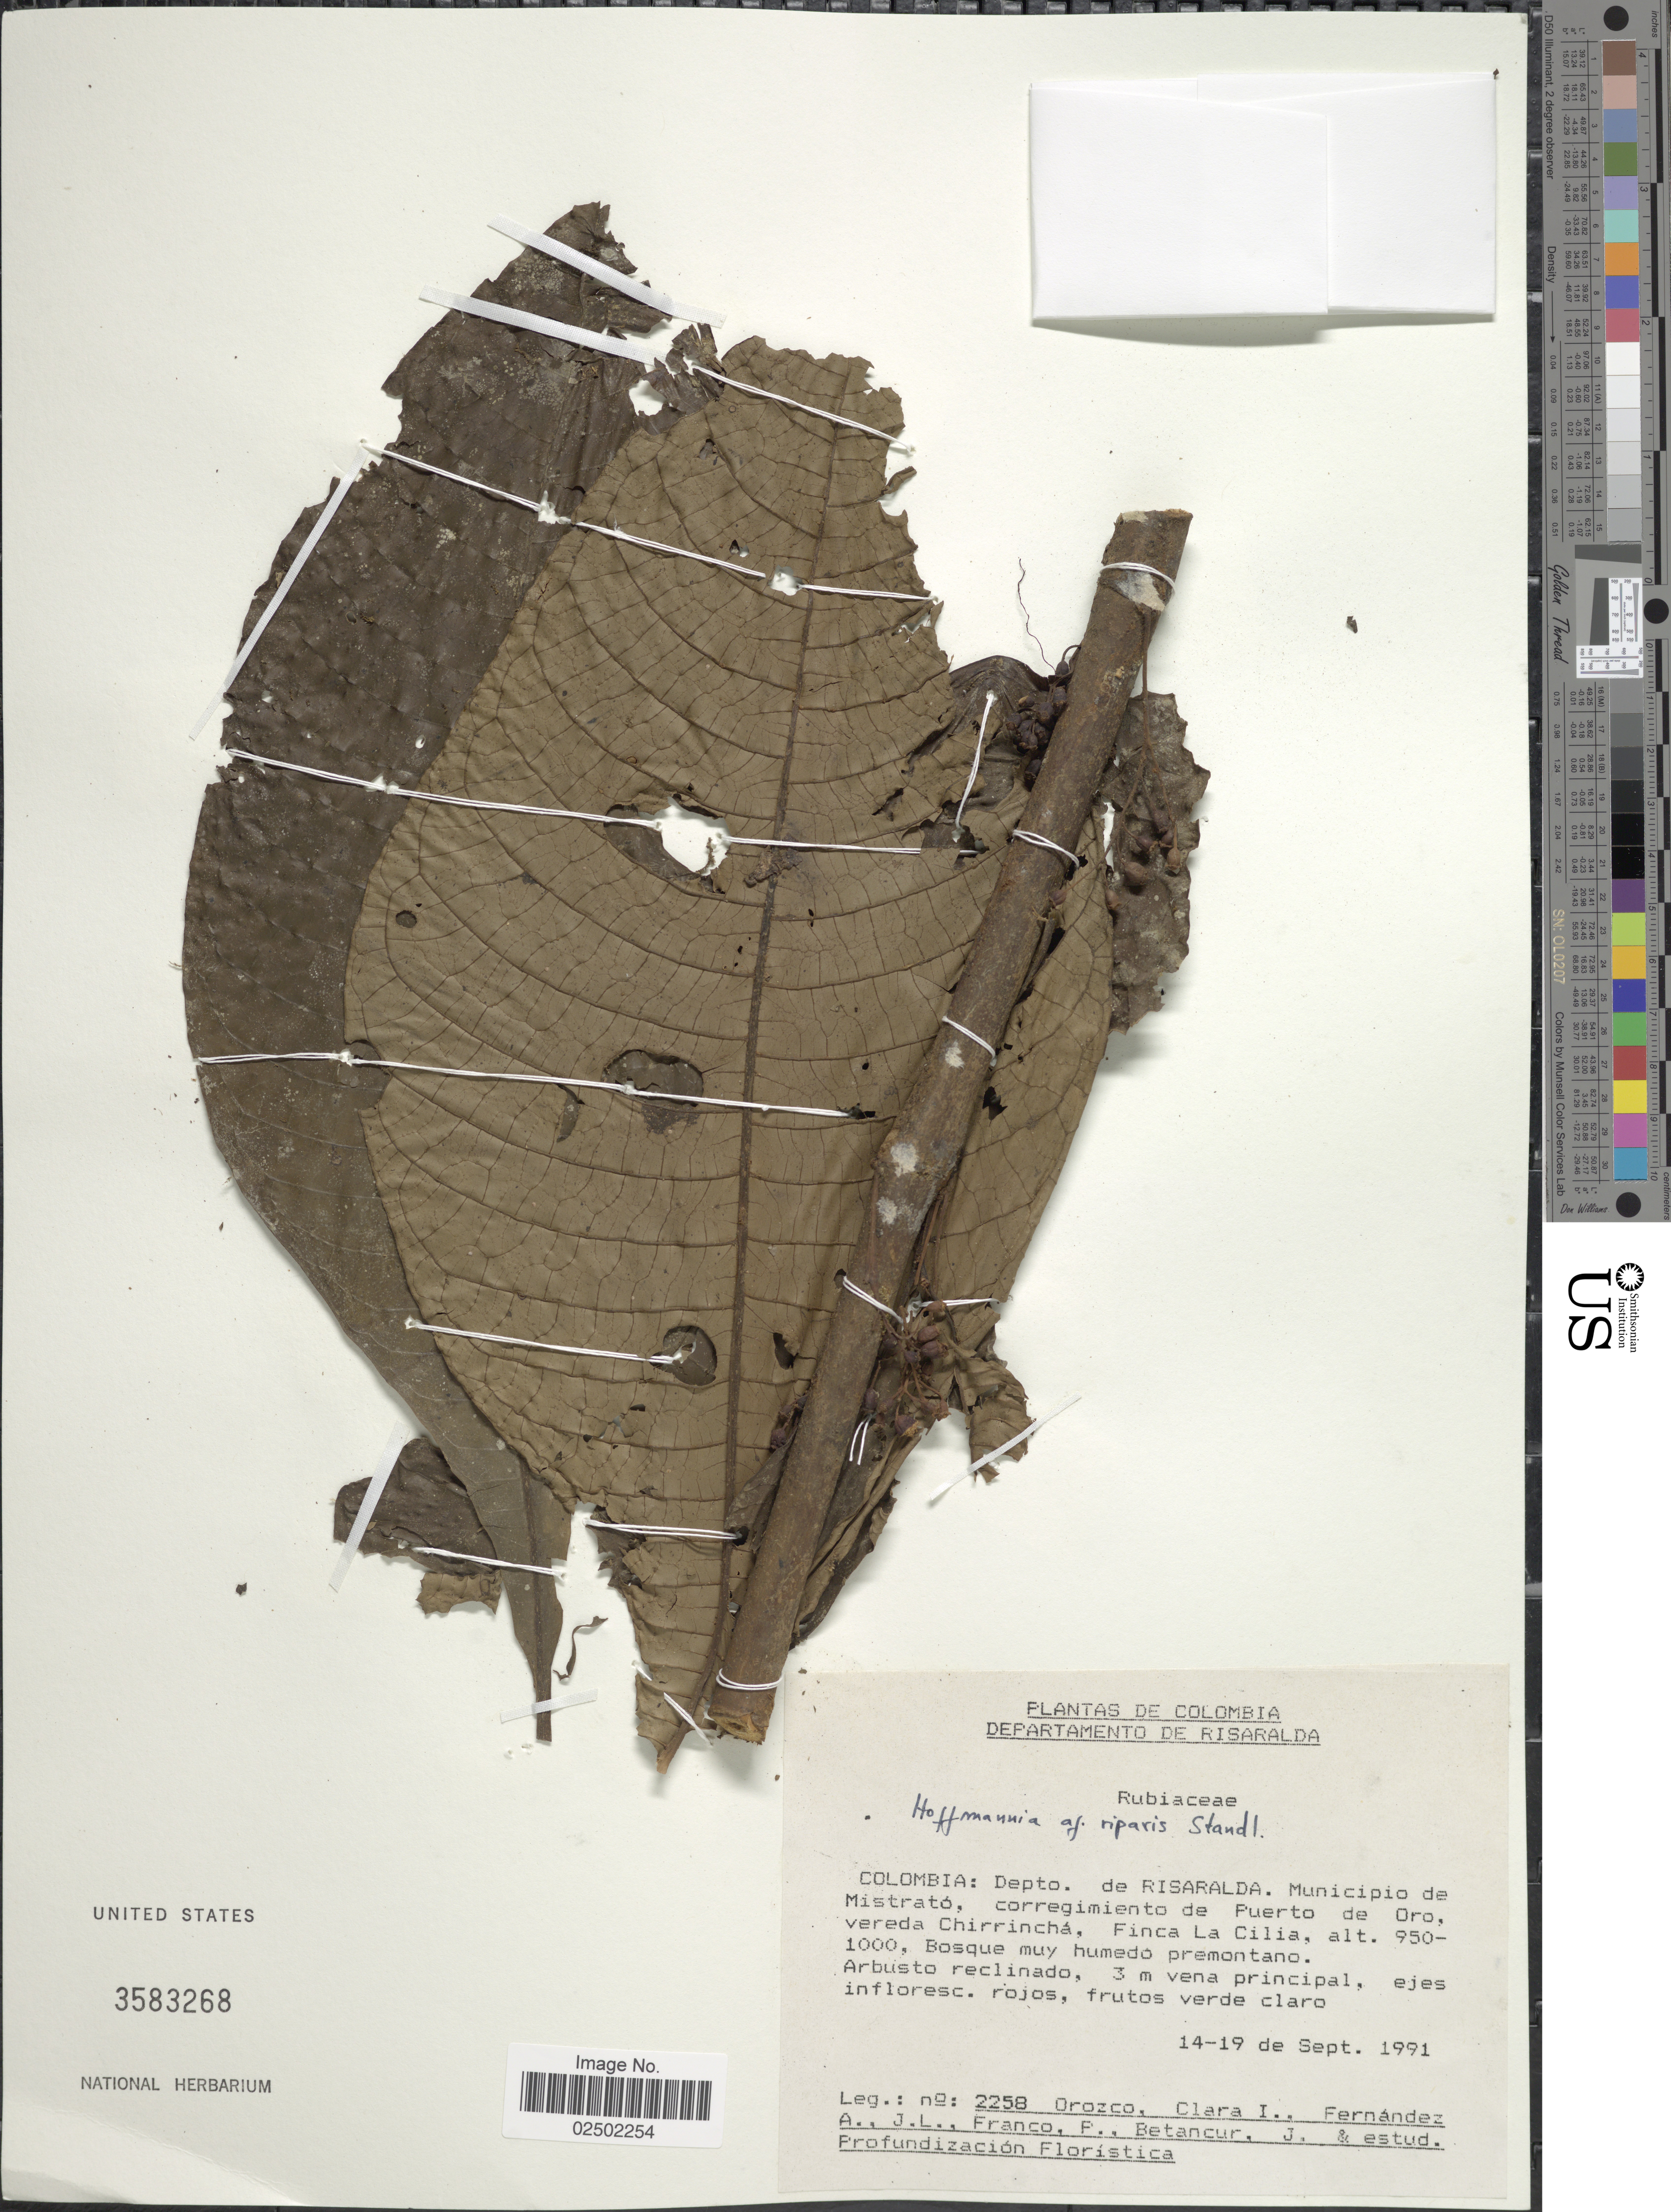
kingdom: Plantae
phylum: Tracheophyta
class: Magnoliopsida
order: Gentianales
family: Rubiaceae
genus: Hoffmannia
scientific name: Hoffmannia triosteoides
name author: Standl.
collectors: C. I. Orozco, A. J. Fernández, P. Franco, J. Betancur & Estudiantes de Profundizacion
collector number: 2258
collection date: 1991-09-14/1991-09-19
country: Colombia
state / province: Risaralda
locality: Colombia, Depto. de Risaralda, Municipio de Mistrato, corregimiento de Puerto de Oro, vereda Chirrincha, Finca La Cilia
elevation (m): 950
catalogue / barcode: US 3583268